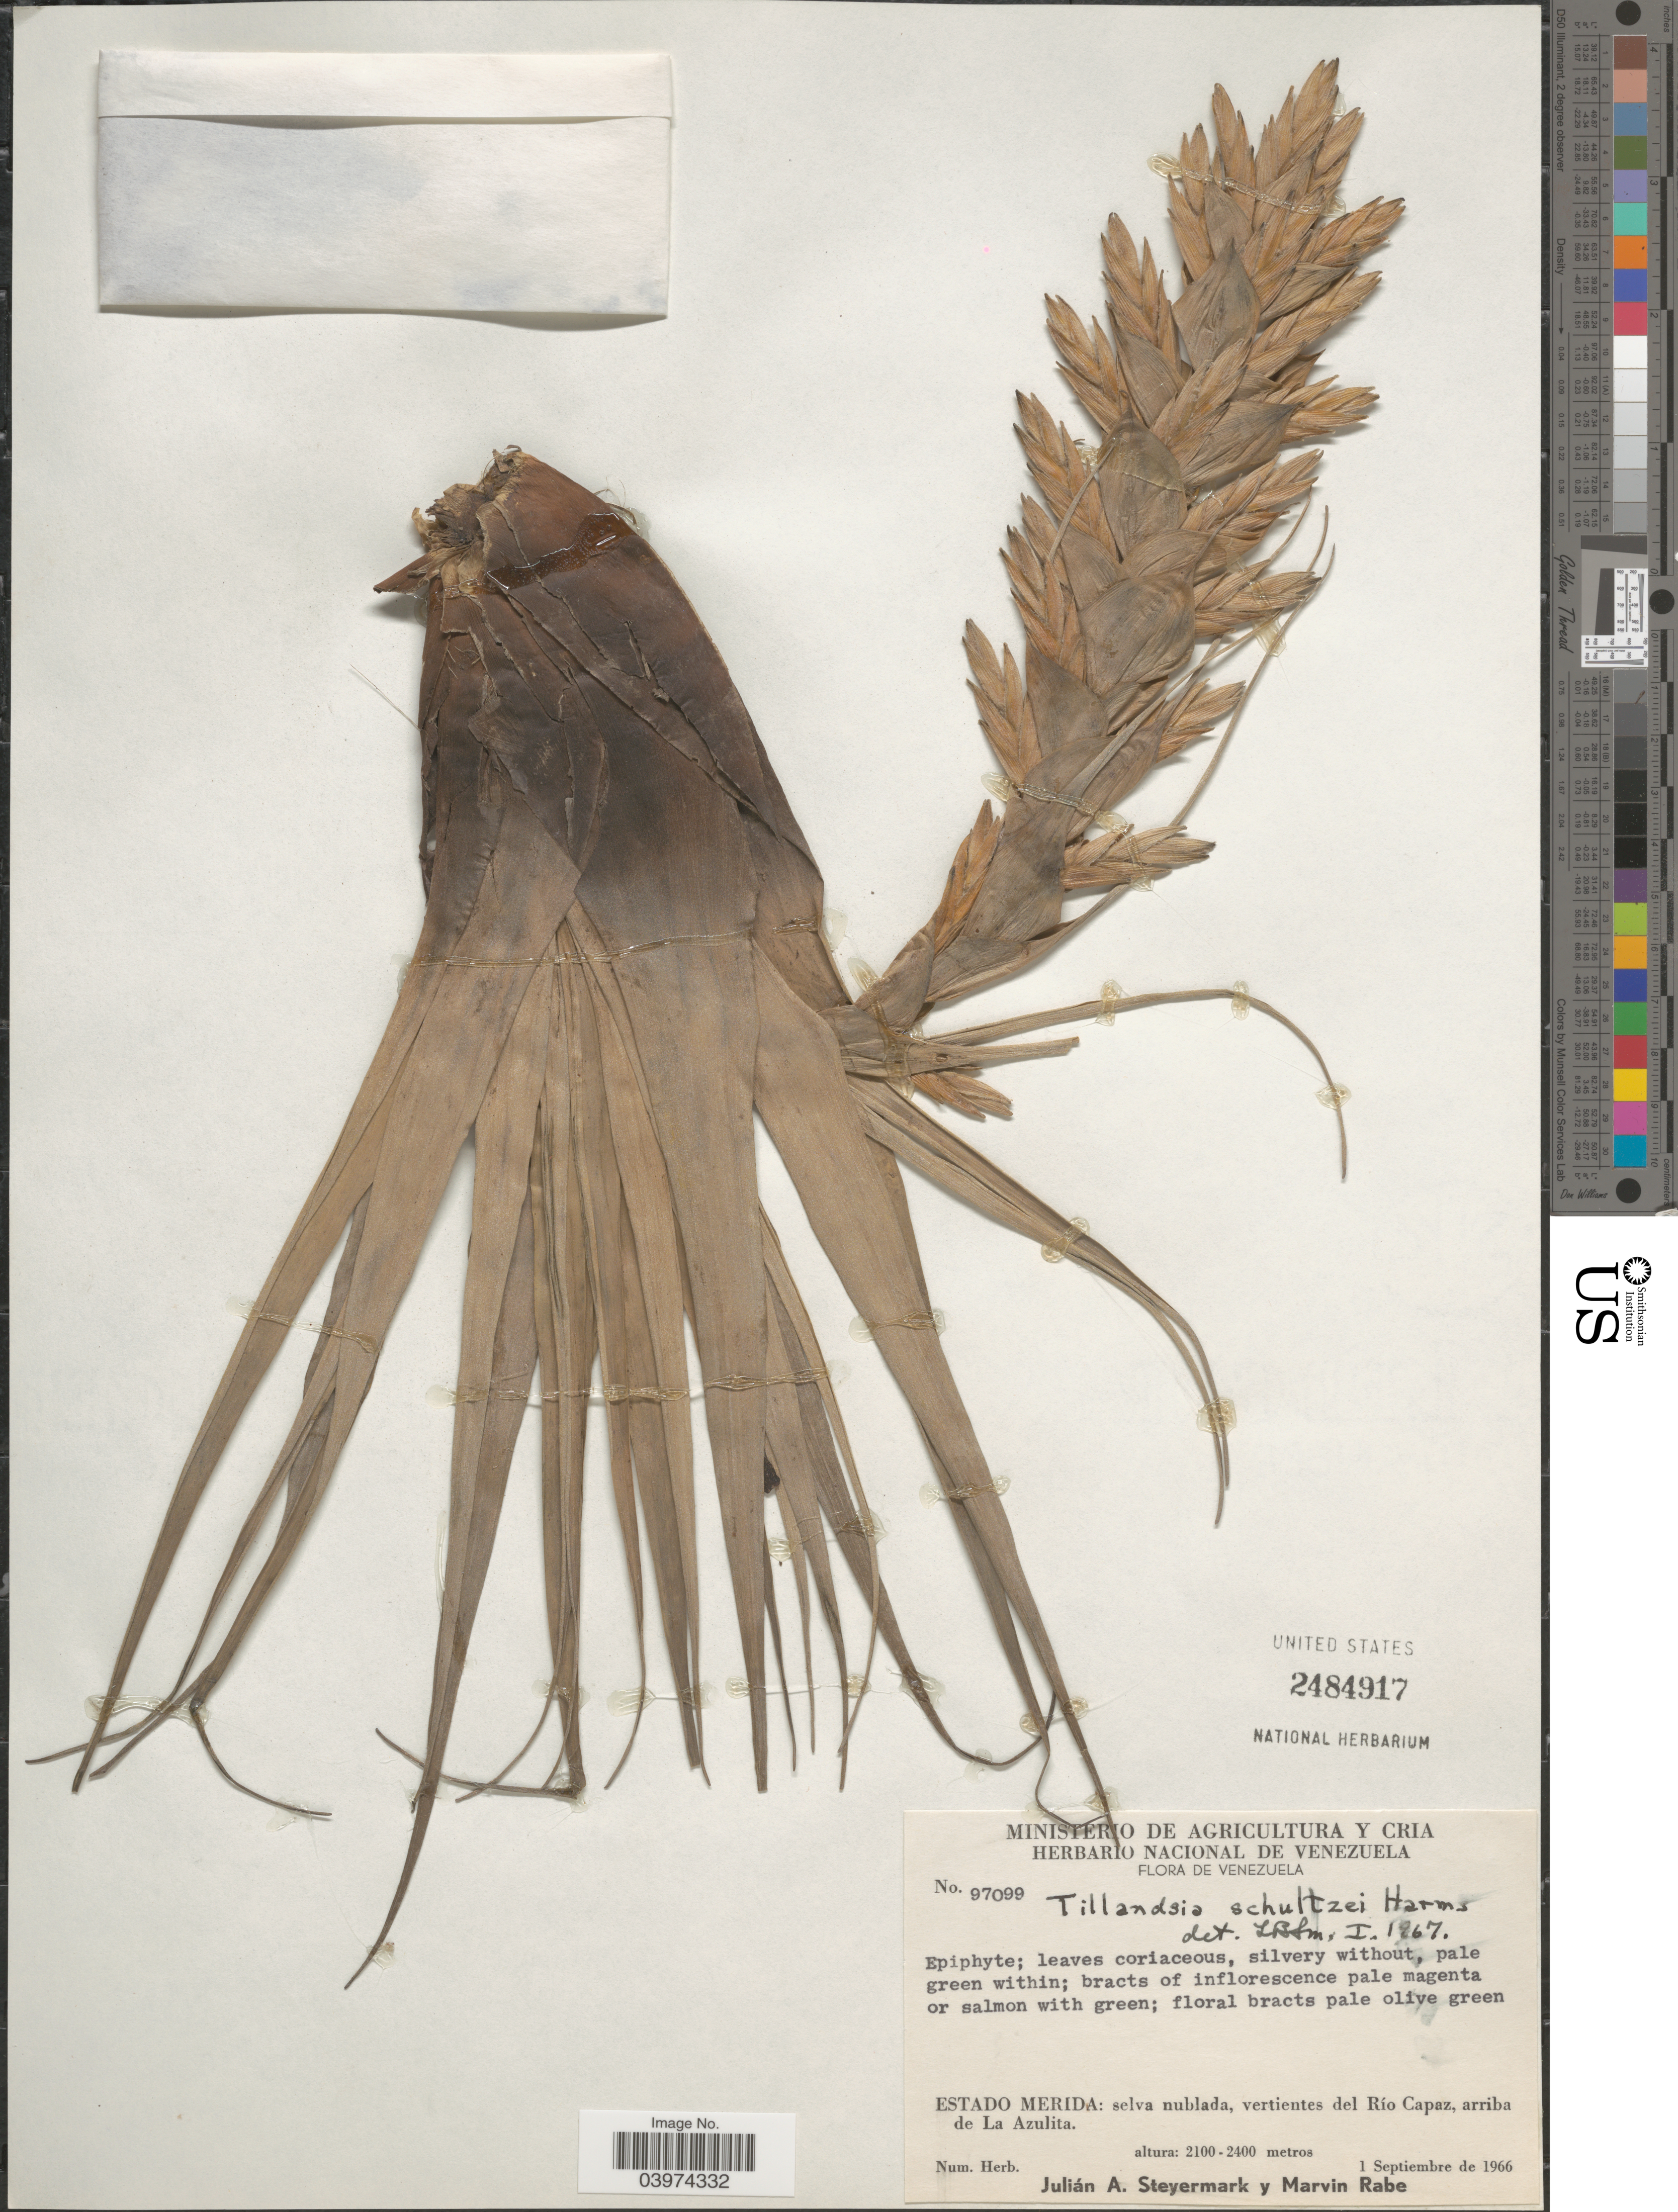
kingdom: Plantae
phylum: Tracheophyta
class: Liliopsida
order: Poales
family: Bromeliaceae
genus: Tillandsia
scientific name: Tillandsia schultzei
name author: Harms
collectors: J. Steyermark & M. Rabe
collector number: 97099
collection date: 1966-09-01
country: Venezuela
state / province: Merida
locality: Selva nublada, vertientes del Río Capaz, arriba de La Azulita.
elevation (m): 2100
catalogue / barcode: US 2484917